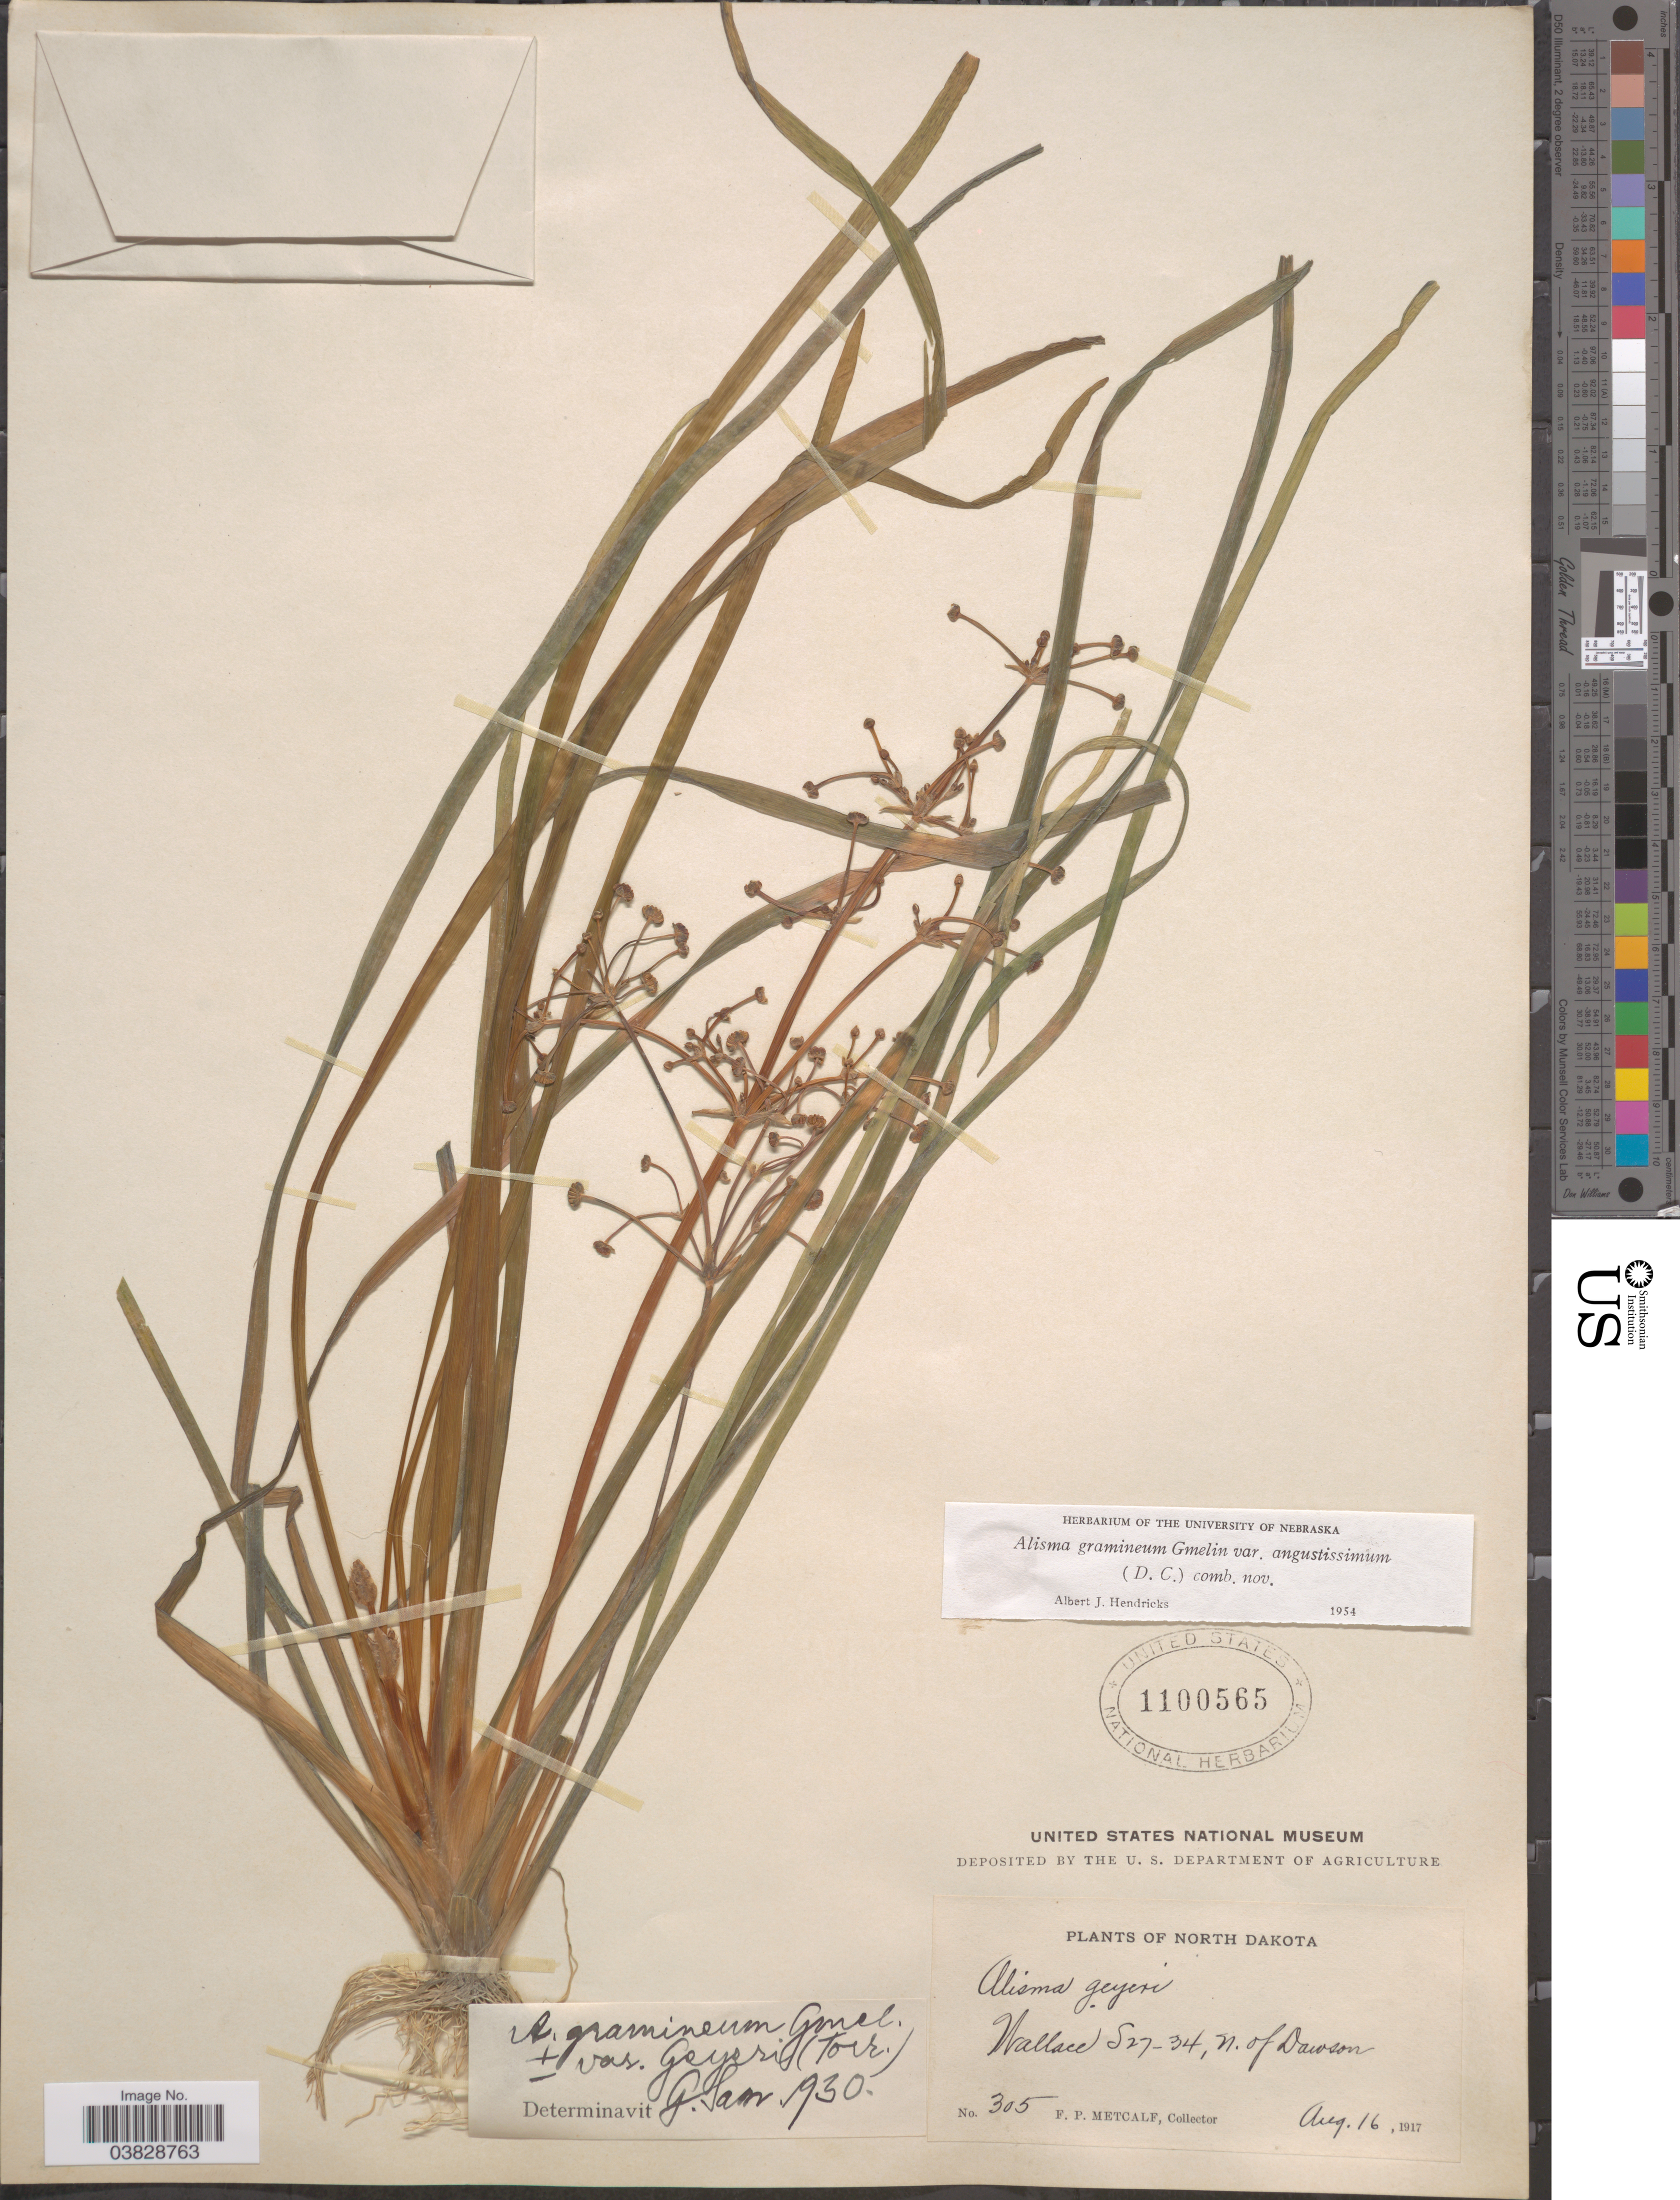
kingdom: Plantae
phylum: Tracheophyta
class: Liliopsida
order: Alismatales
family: Alismataceae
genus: Alisma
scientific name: Alisma gramineum var. angustissimum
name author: (DC.) A.J.Hendricks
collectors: F. Metcalf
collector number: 305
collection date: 1917-08-16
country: United States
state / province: North Dakota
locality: Wallace S27-34, n. of Dawson.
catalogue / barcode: US 1100565